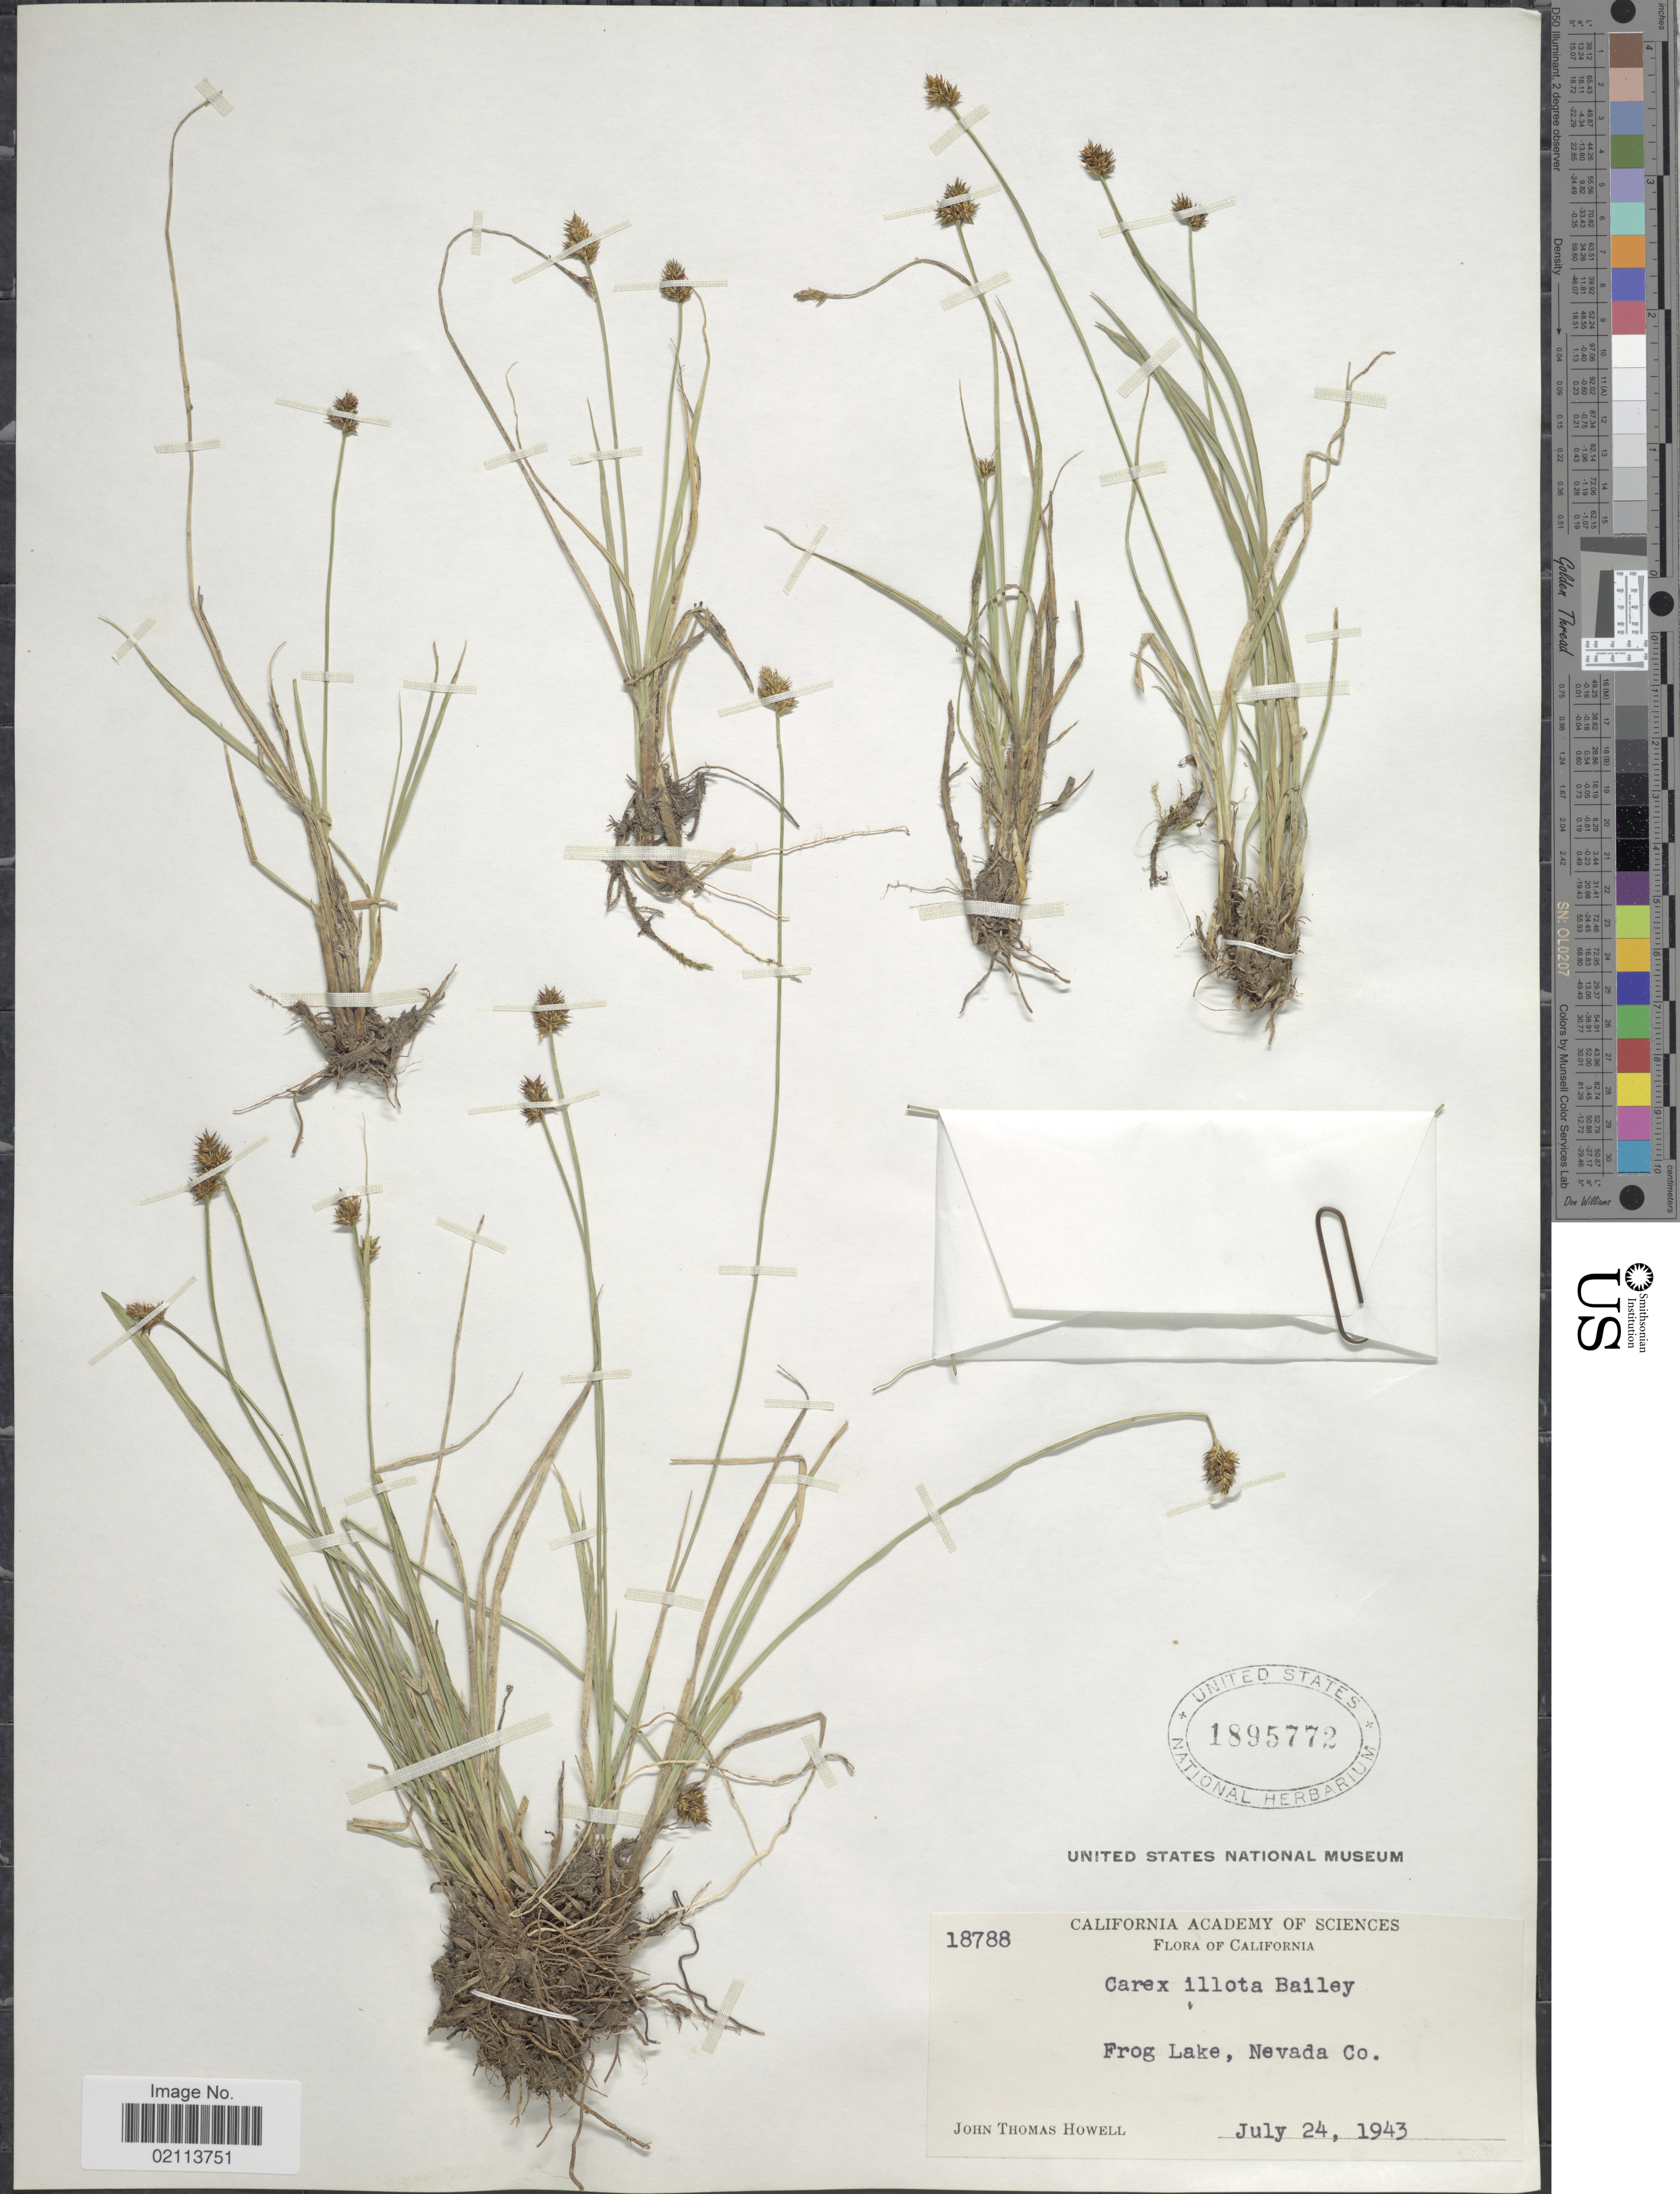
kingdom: Plantae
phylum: Tracheophyta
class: Liliopsida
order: Poales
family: Cyperaceae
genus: Carex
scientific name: Carex illota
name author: L.H. Bailey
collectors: J. T. Howell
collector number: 18788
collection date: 1943-07-24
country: United States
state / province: Nevada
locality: Frog Lake, Nevada Co.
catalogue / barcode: US 1895772